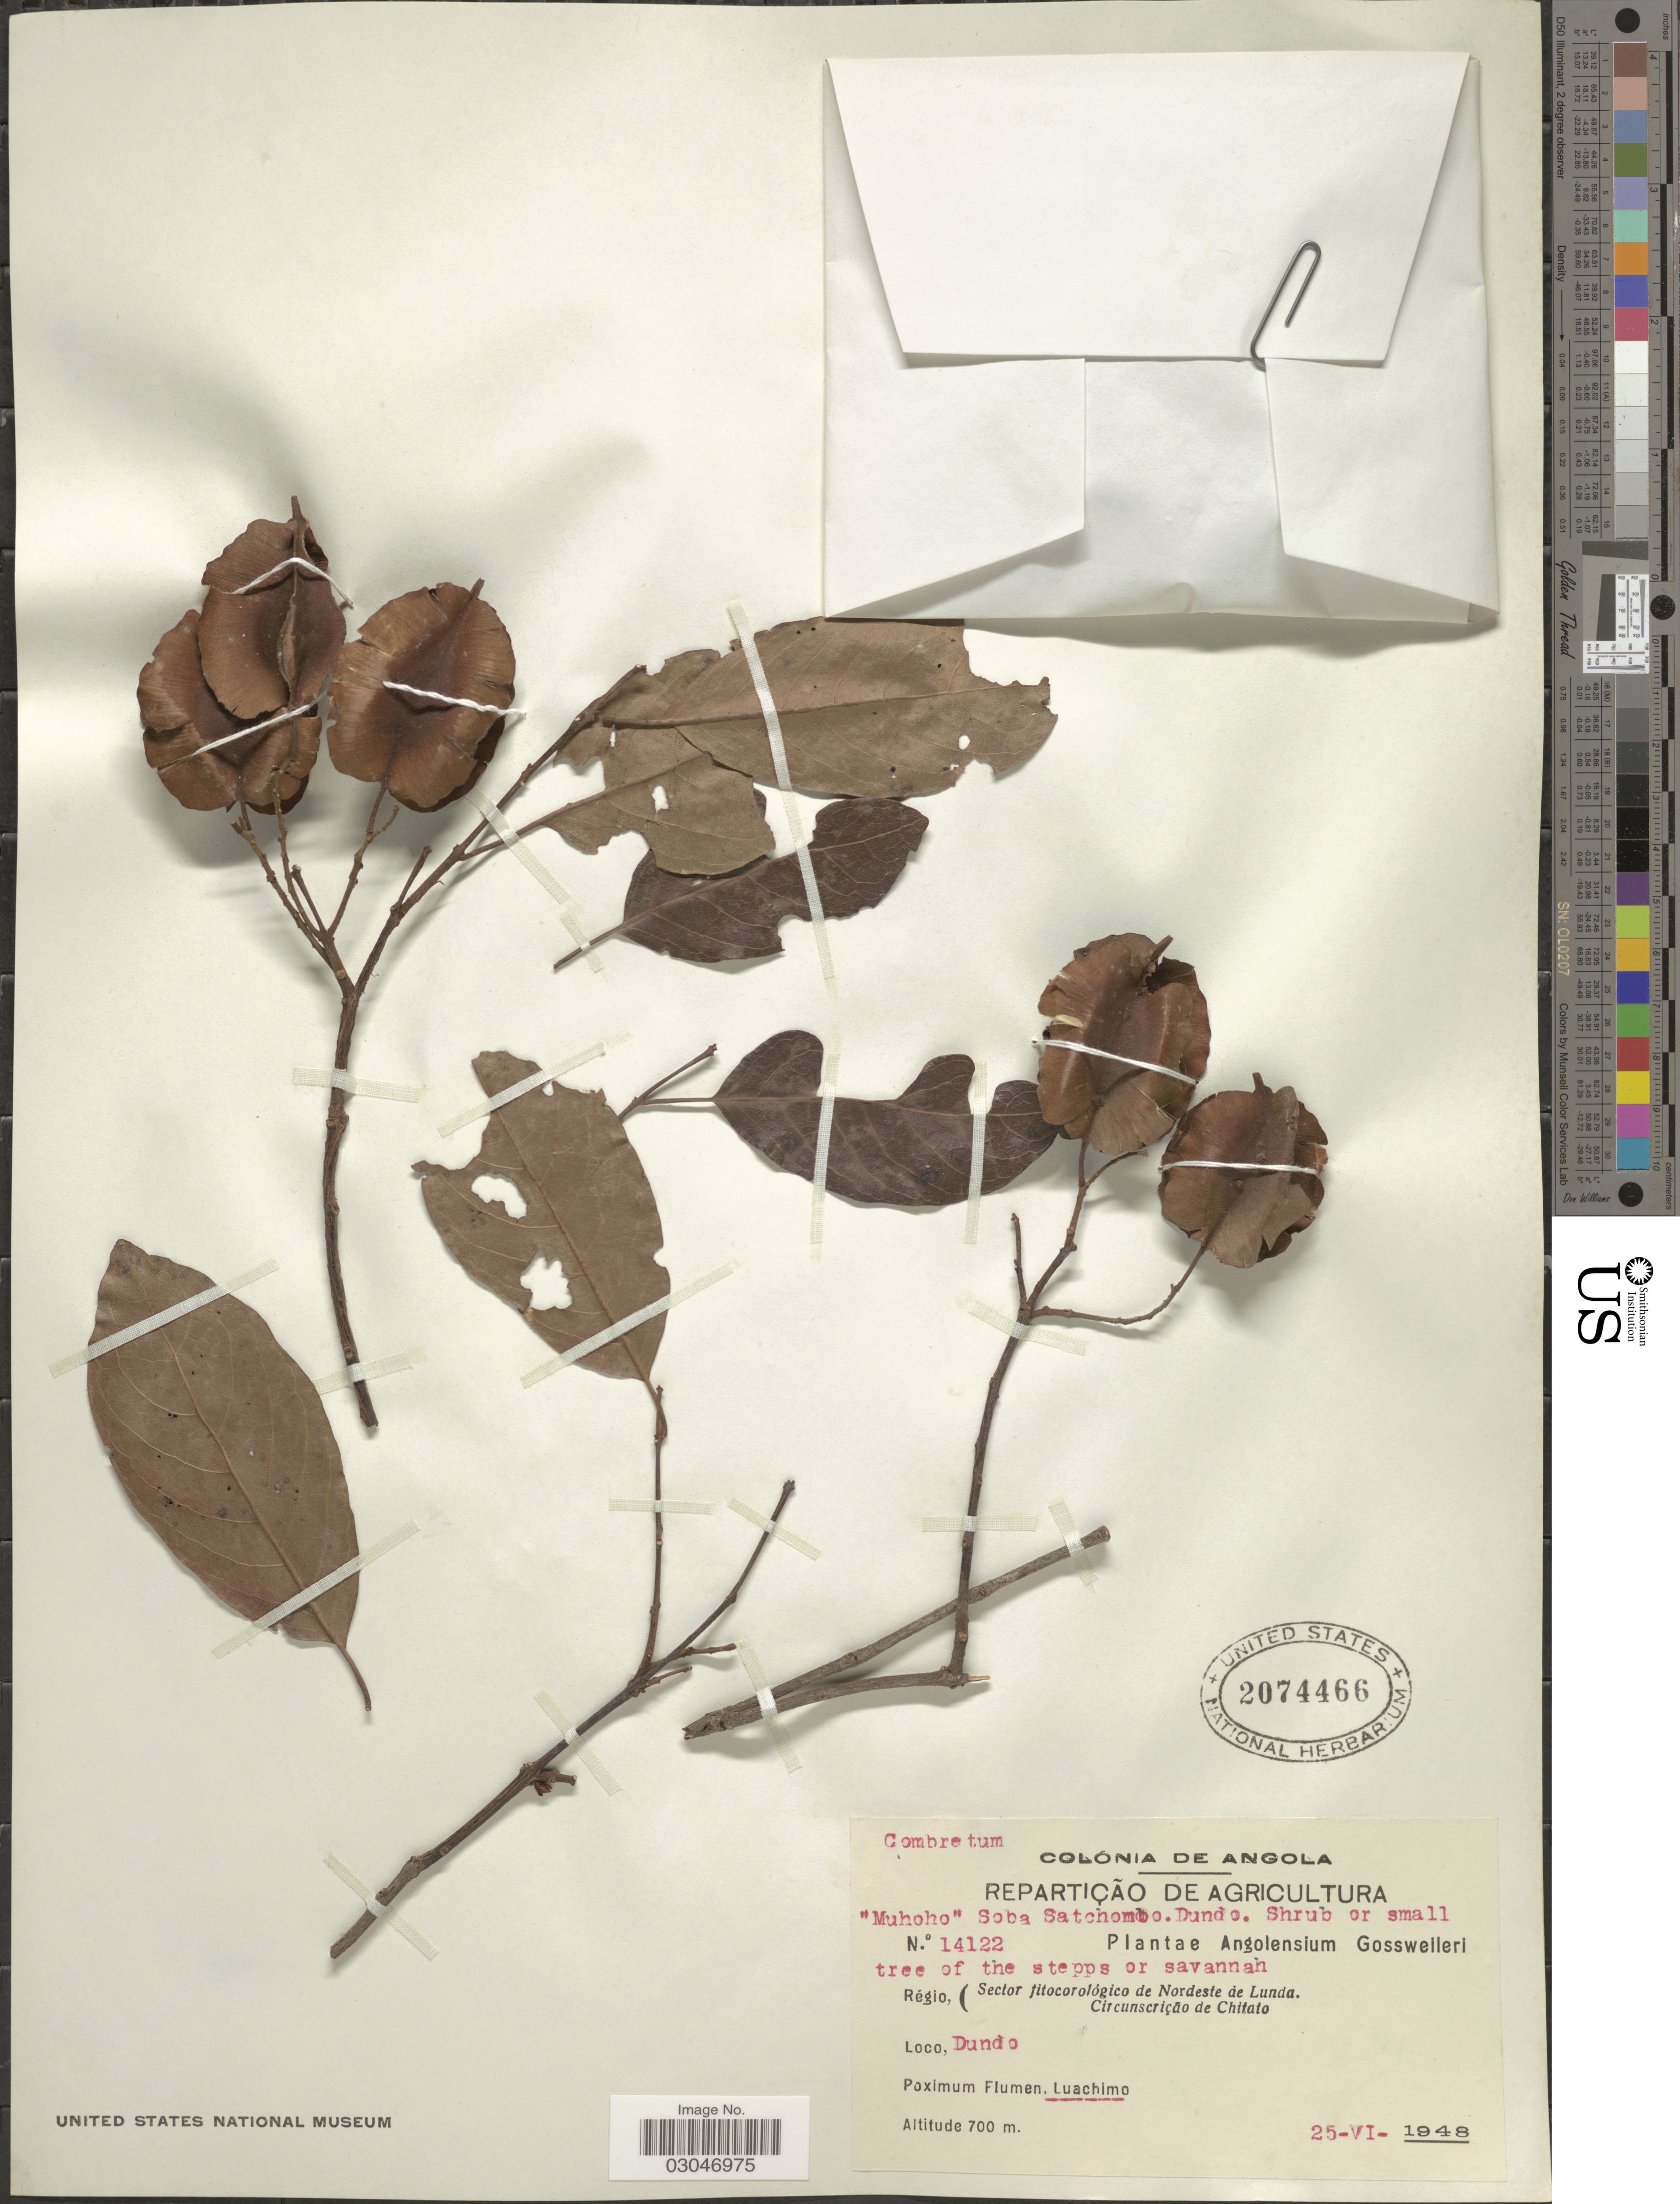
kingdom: Plantae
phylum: Tracheophyta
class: Magnoliopsida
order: Myrtales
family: Combretaceae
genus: Combretum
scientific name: Combretum sp.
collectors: -. Gossweiler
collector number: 14122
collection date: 1948-06-25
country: Angola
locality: Régio, (Sector fitocorológico de Nordeste de Lunda. Cirunscrição de Chitato), Dundo. Proximum Flumen, Luachimo.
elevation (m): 700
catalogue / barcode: US 2074466